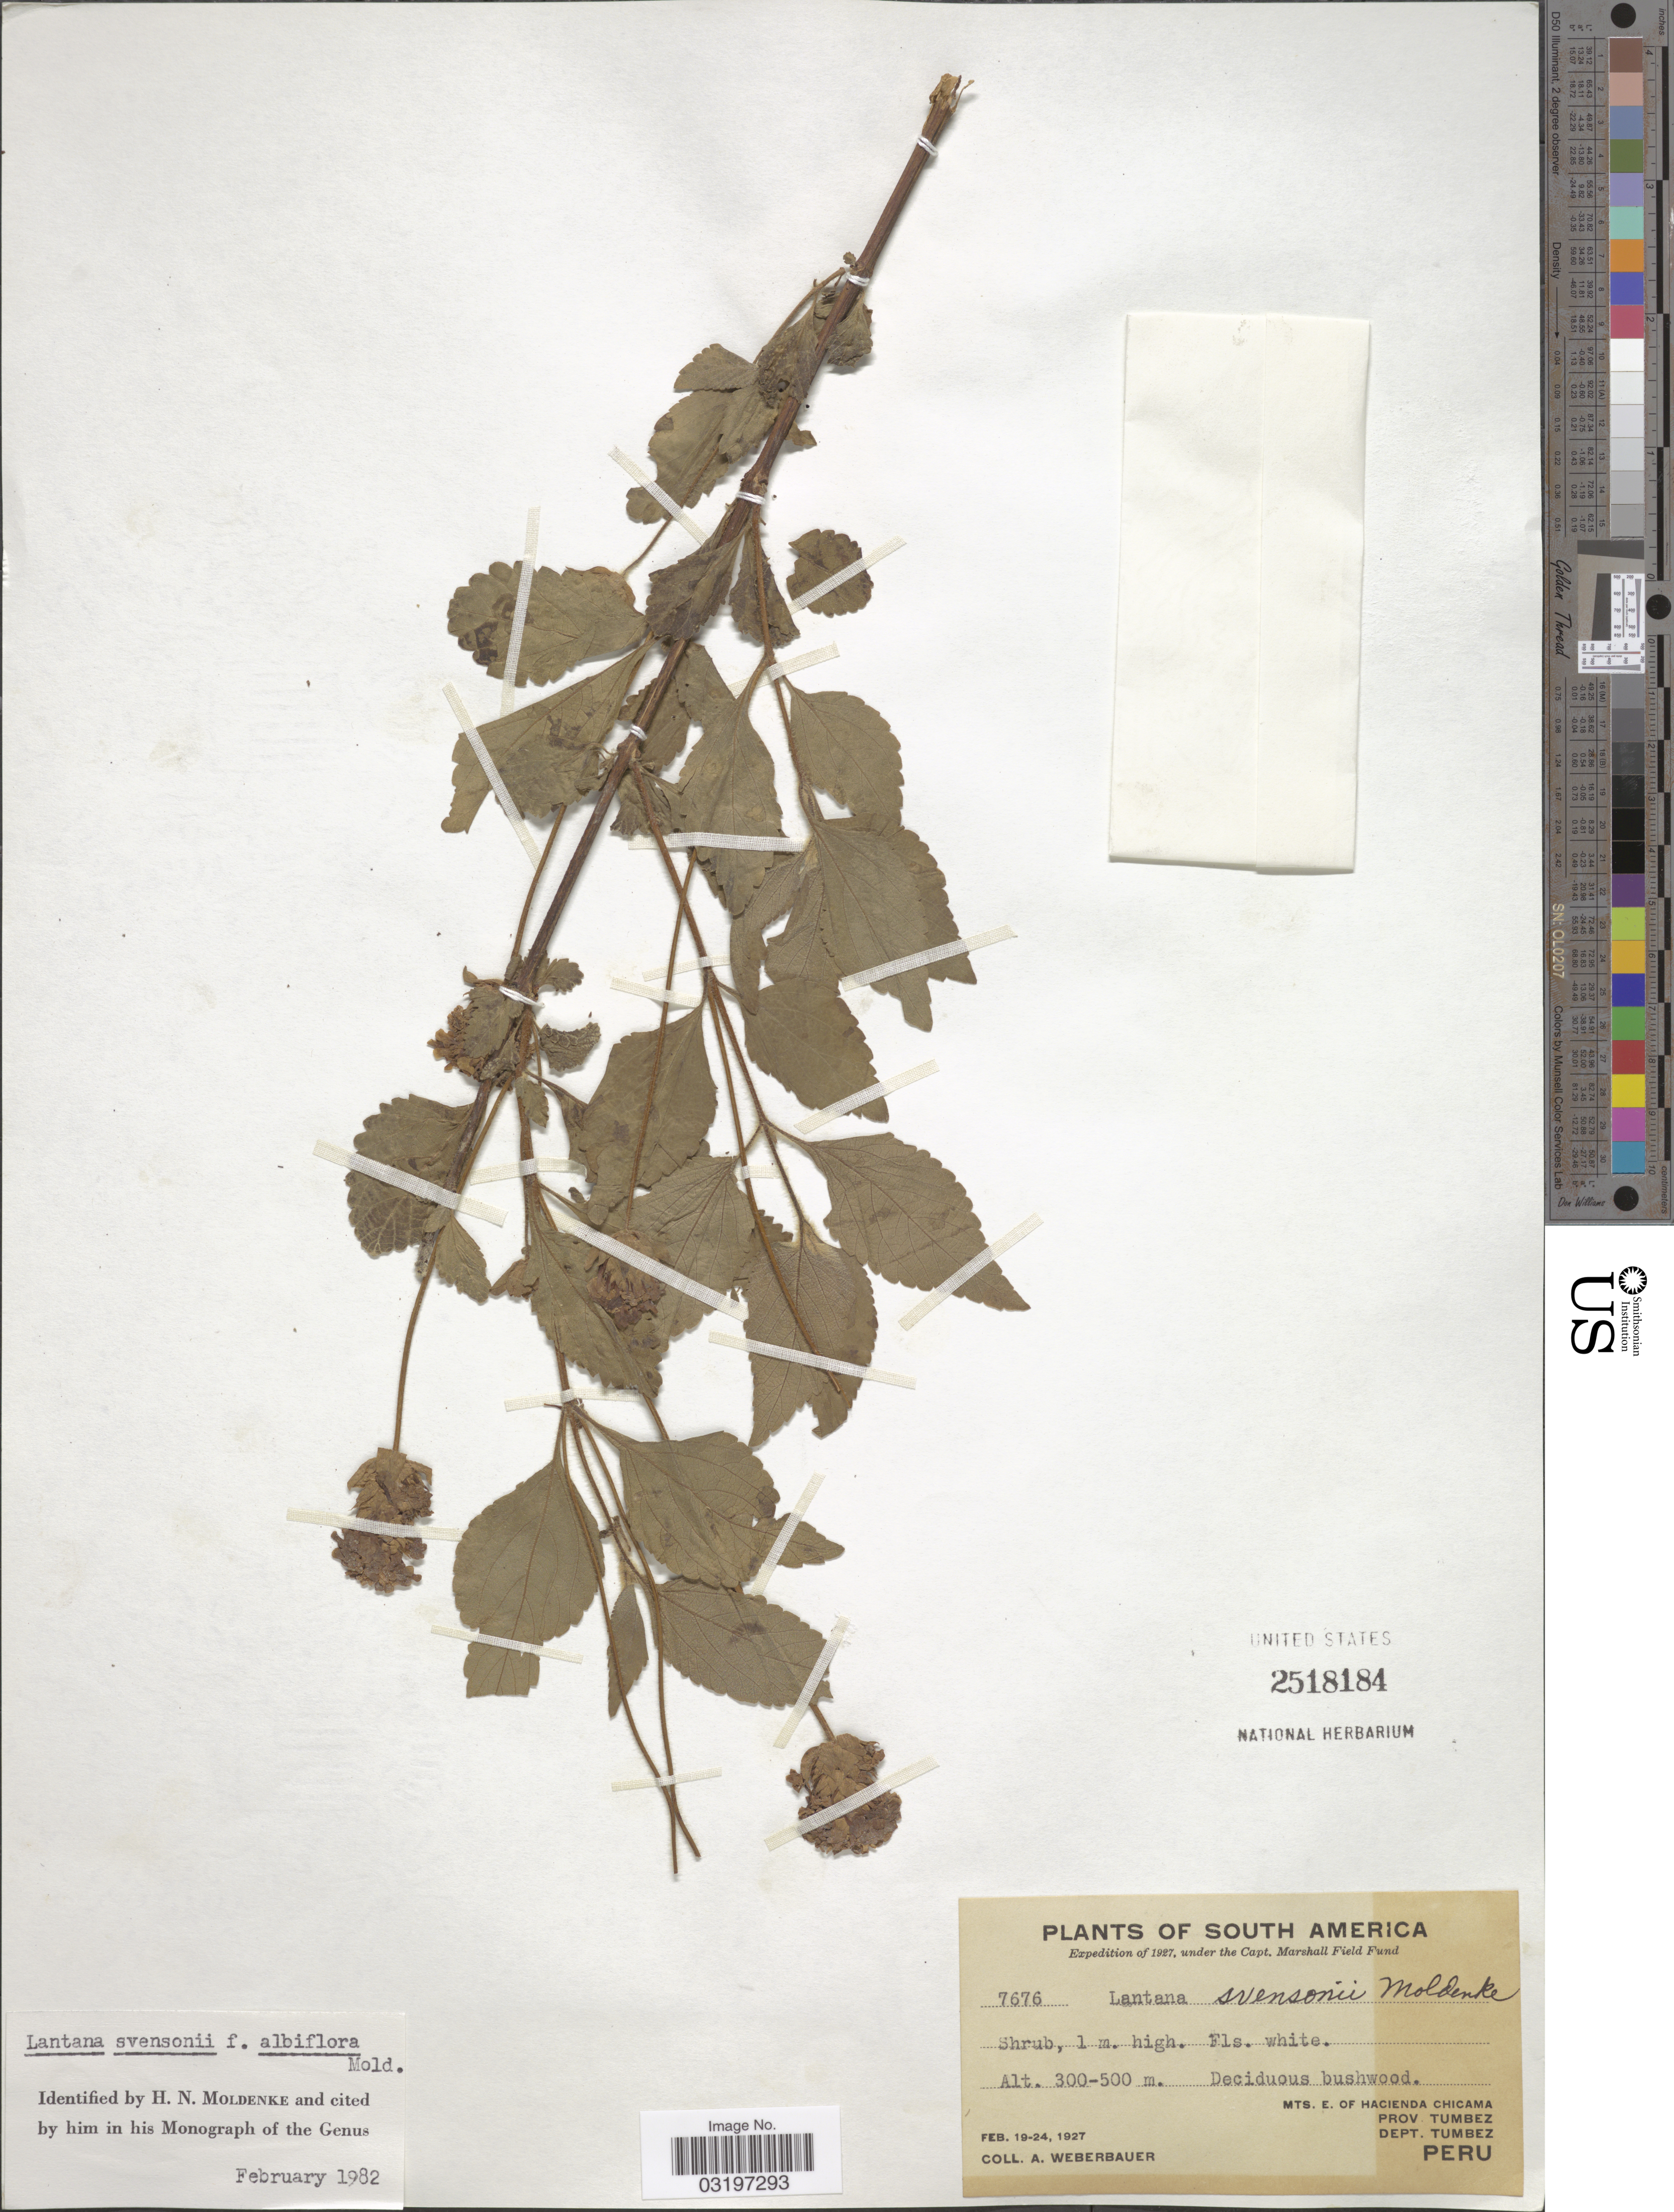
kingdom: Plantae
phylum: Tracheophyta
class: Magnoliopsida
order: Lamiales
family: Verbenaceae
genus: Lantana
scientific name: Lantana svensonii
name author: Moldenke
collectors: A. Weberbauer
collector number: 7676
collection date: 1927-02-19/1927-02-24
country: Peru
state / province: Tumbes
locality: Mts. e. of Hacienda Chicama. Prov. Tumbez. Dept. Tumbez.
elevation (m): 300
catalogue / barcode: US 2518184